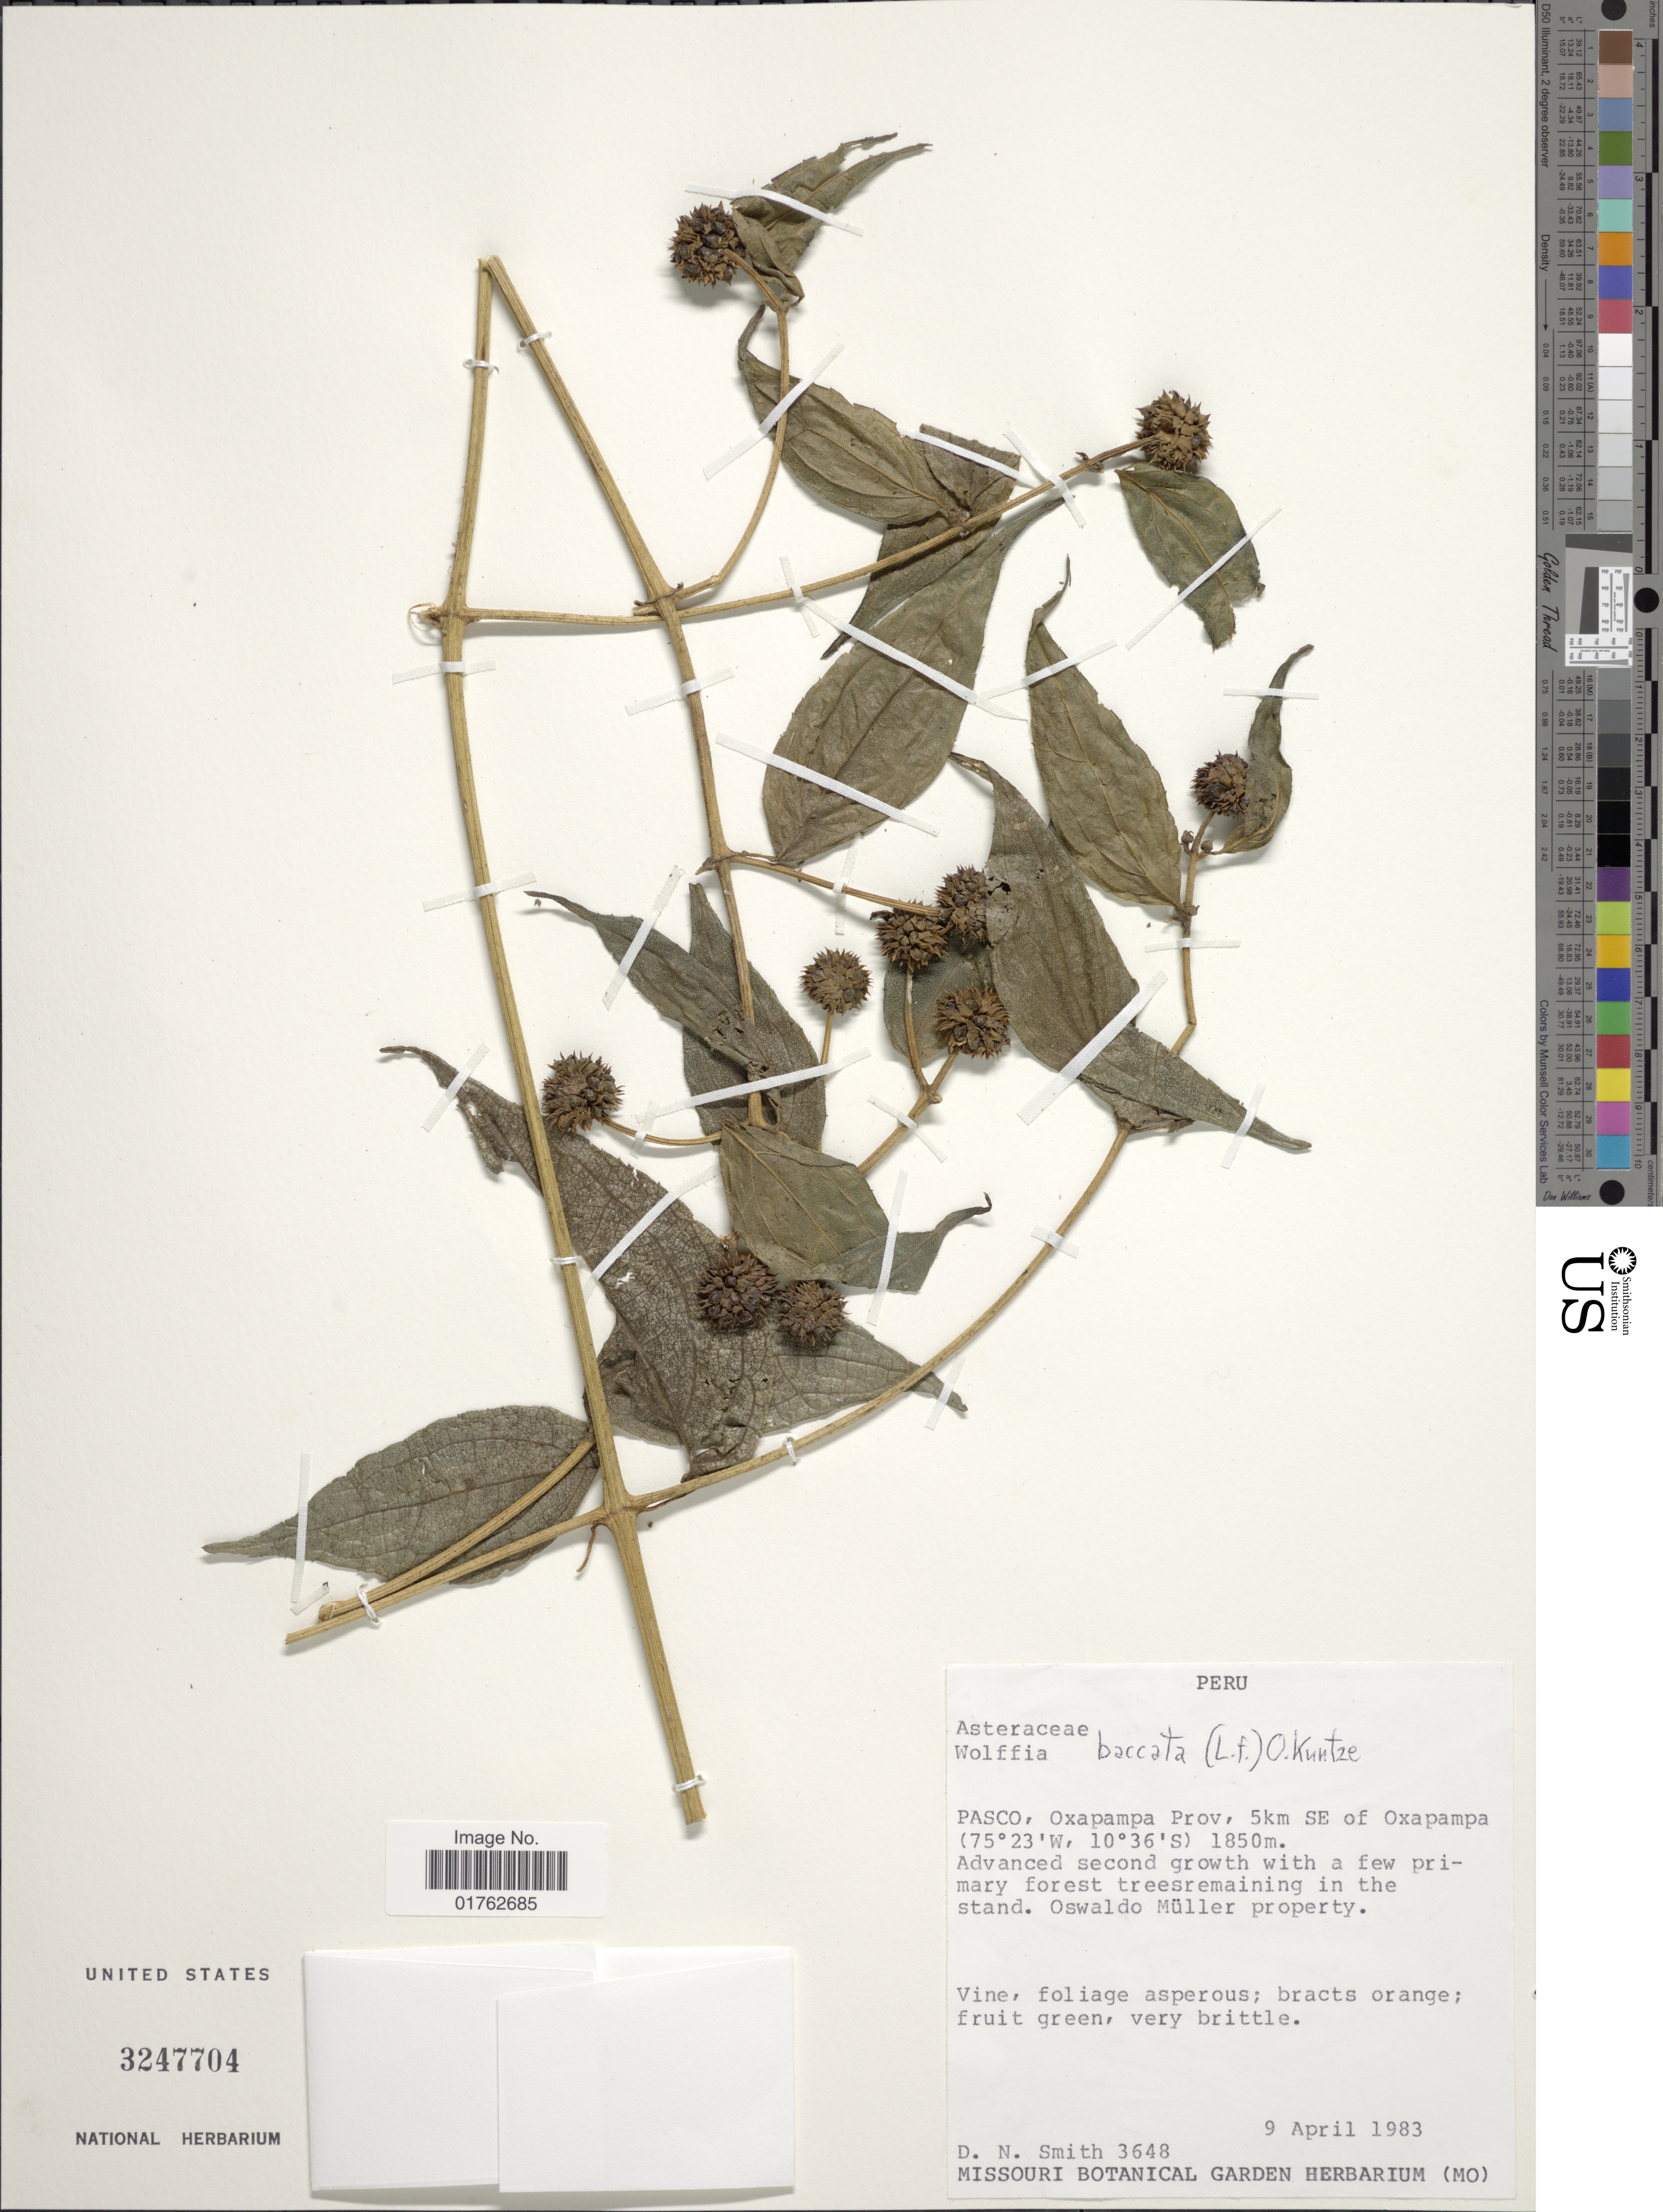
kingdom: Plantae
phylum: Tracheophyta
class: Magnoliopsida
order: Asterales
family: Asteraceae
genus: Wulffia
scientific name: Wulffia baccata var. baccata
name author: (L.) Kuntze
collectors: D. Smith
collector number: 3648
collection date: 1983-04-09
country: Peru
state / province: Pasco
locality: Oxapampa Prov., 5 km SE of Oxapampa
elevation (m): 1850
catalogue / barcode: US 3247704